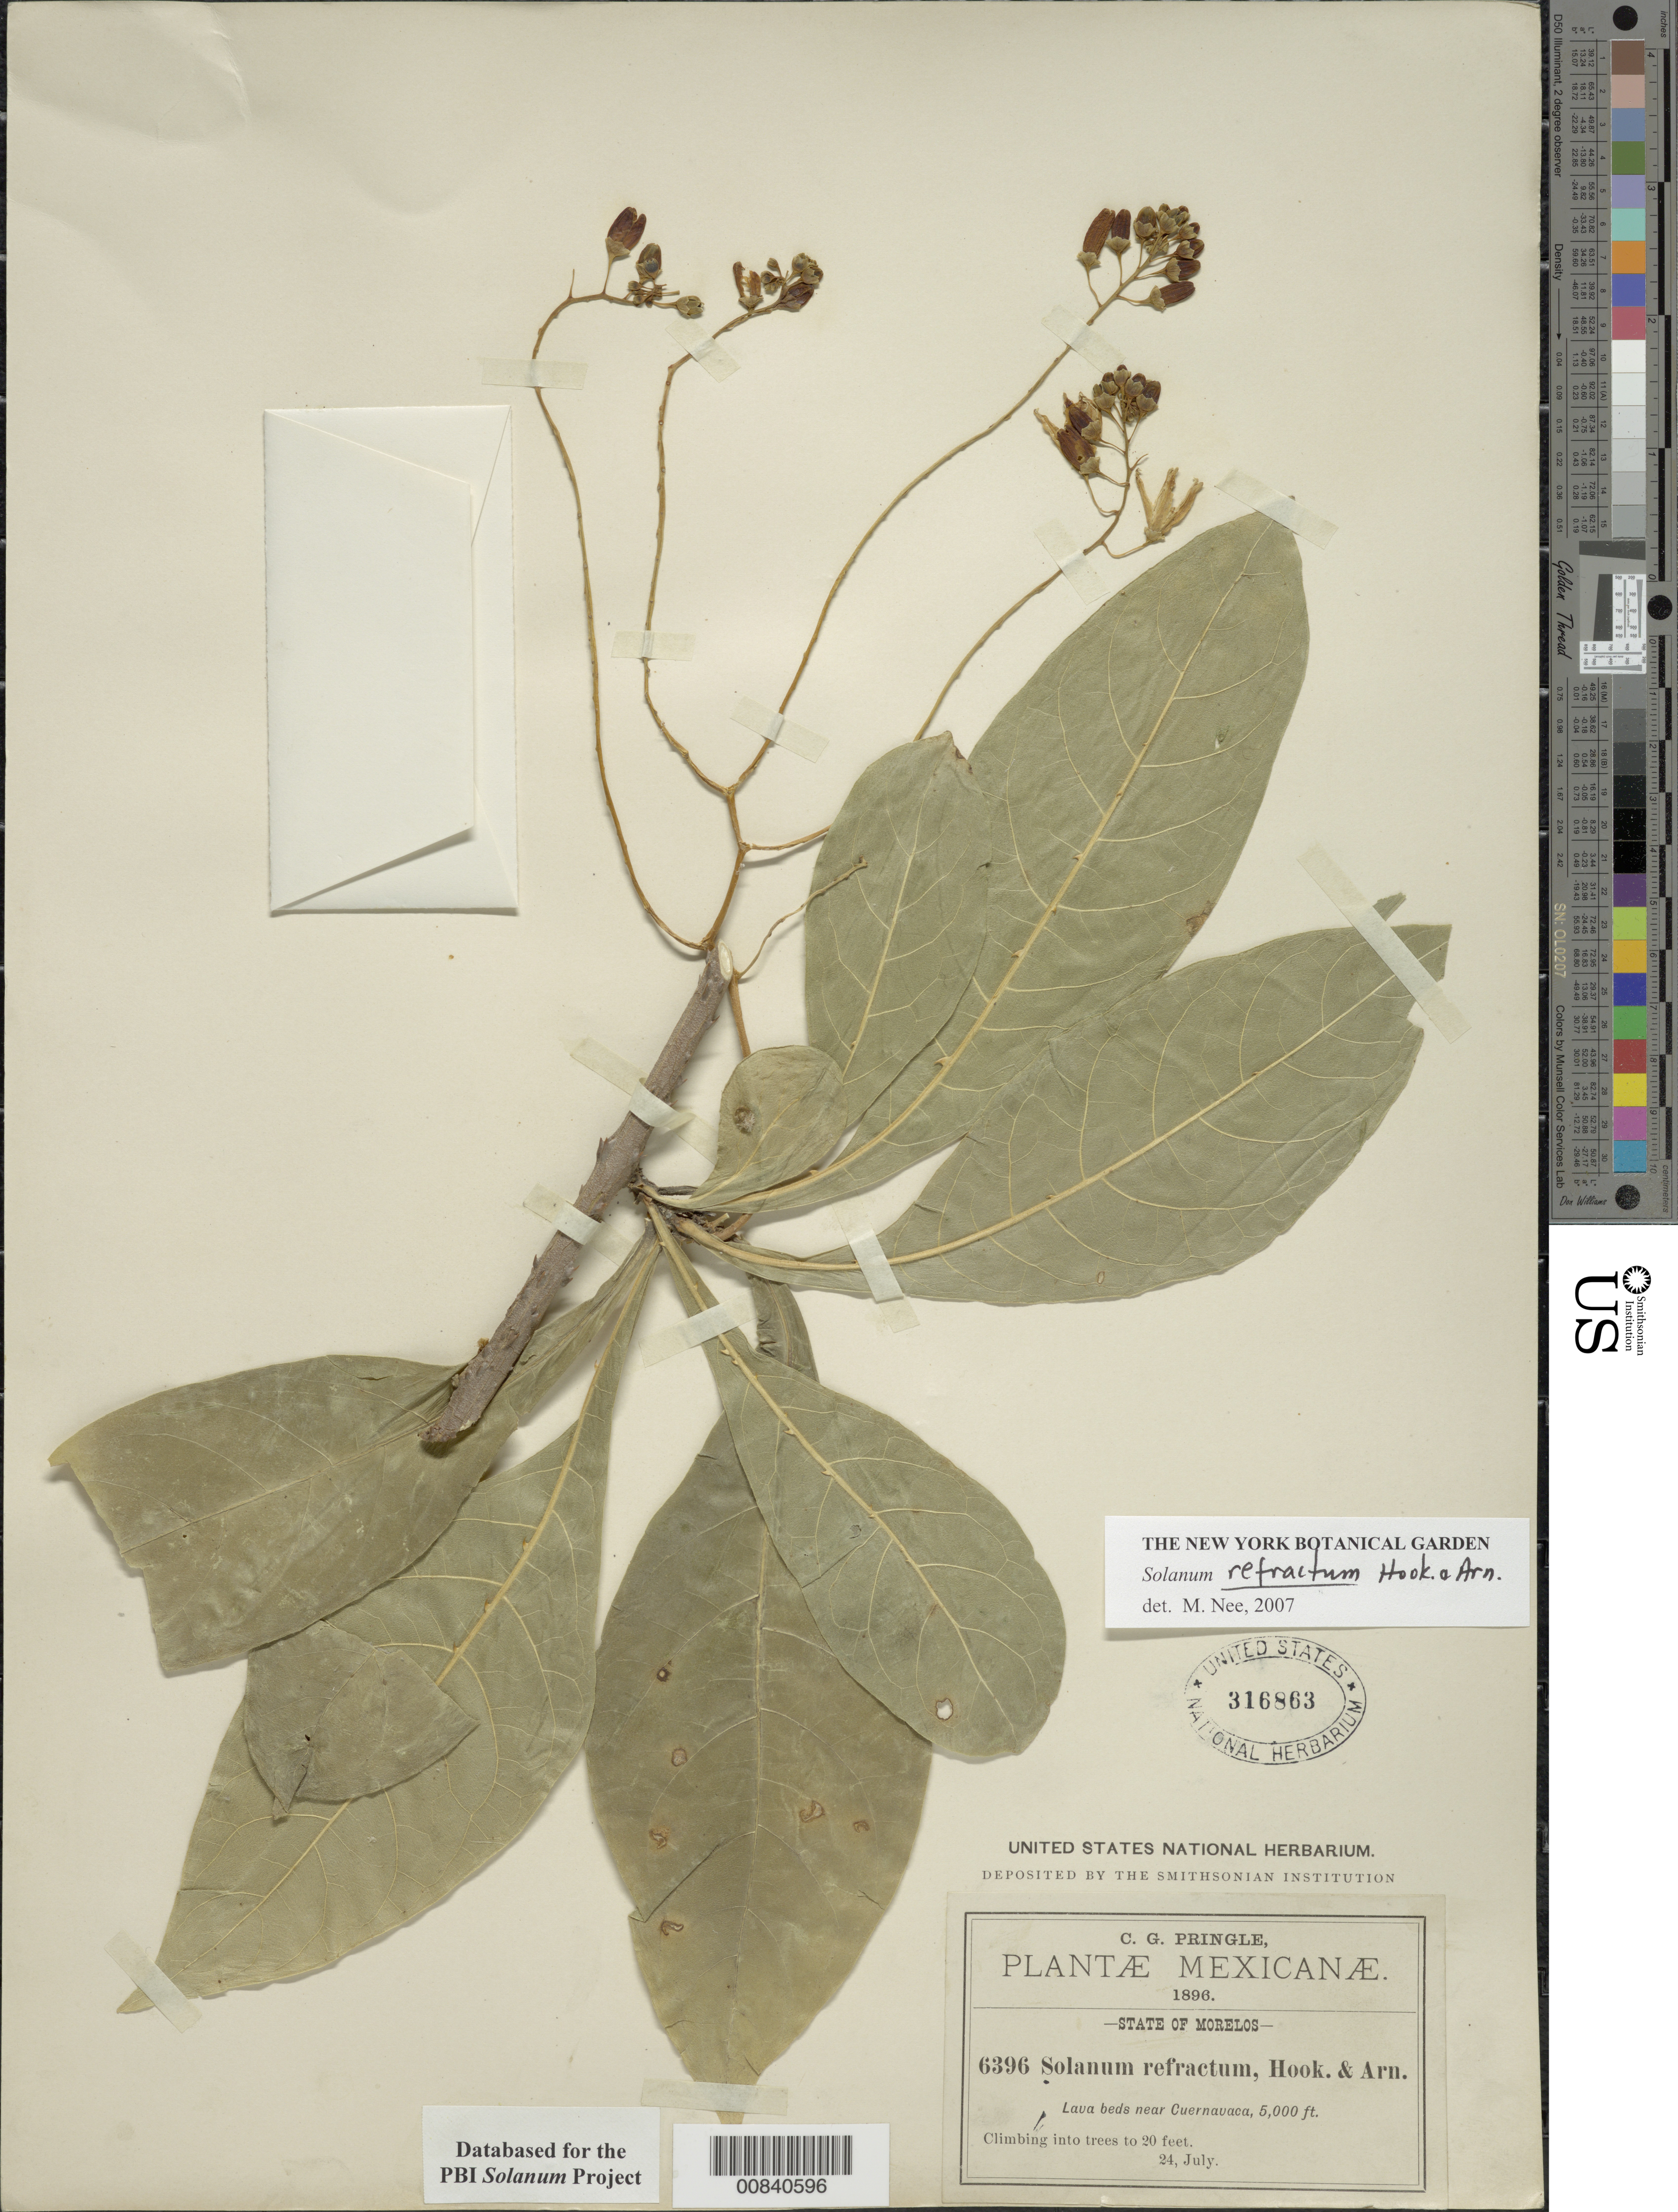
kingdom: Plantae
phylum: Tracheophyta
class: Magnoliopsida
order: Solanales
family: Solanaceae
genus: Solanum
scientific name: Solanum refractum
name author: Hook. & Arn.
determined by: Knapp, S. D.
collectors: C. G. Pringle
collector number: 6396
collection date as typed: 24 Jul 1896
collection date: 1896-07-24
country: Mexico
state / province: Morelos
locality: Near Cuernavaca.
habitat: Lava beds.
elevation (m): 1524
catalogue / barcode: US 316863